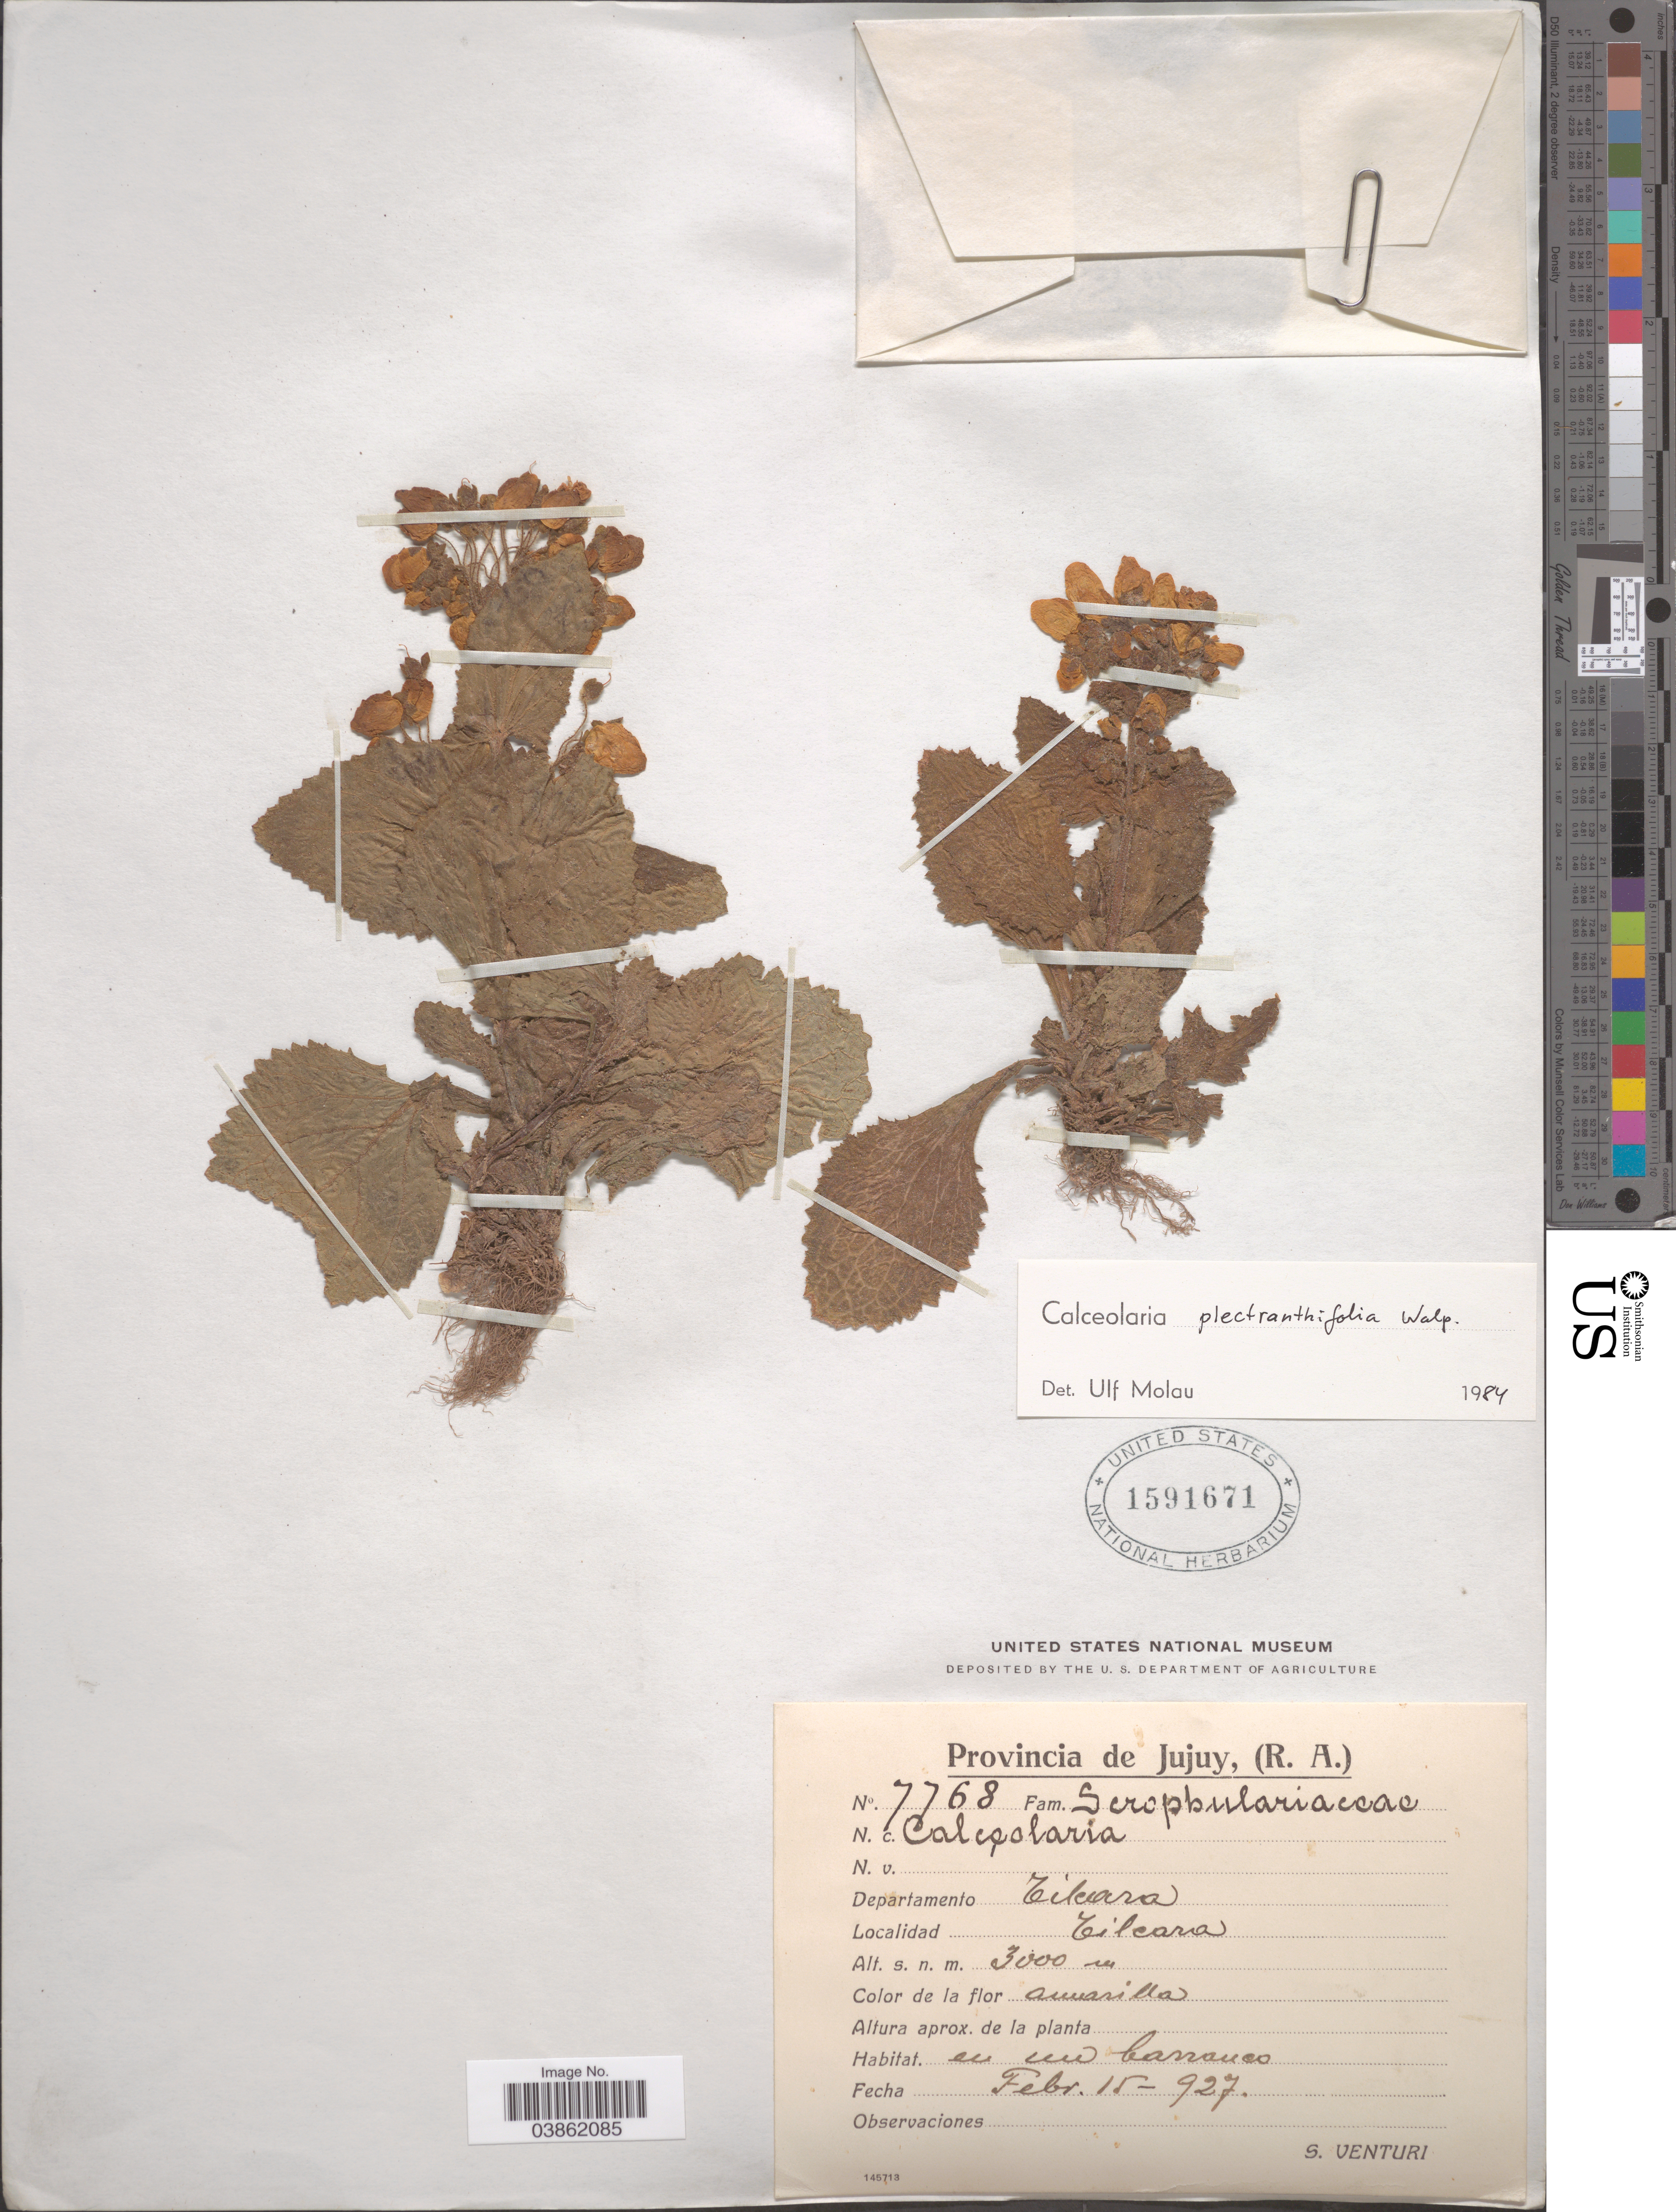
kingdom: Plantae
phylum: Tracheophyta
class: Magnoliopsida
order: Lamiales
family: Calceolariaceae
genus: Calceolaria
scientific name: Calceolaria plectranthifolia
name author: Walp.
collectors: S. Venturi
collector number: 7768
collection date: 1927-02-15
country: Argentina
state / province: Jujuy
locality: Departamento Tilcara. Tilcara.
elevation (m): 3000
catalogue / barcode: US 1591671